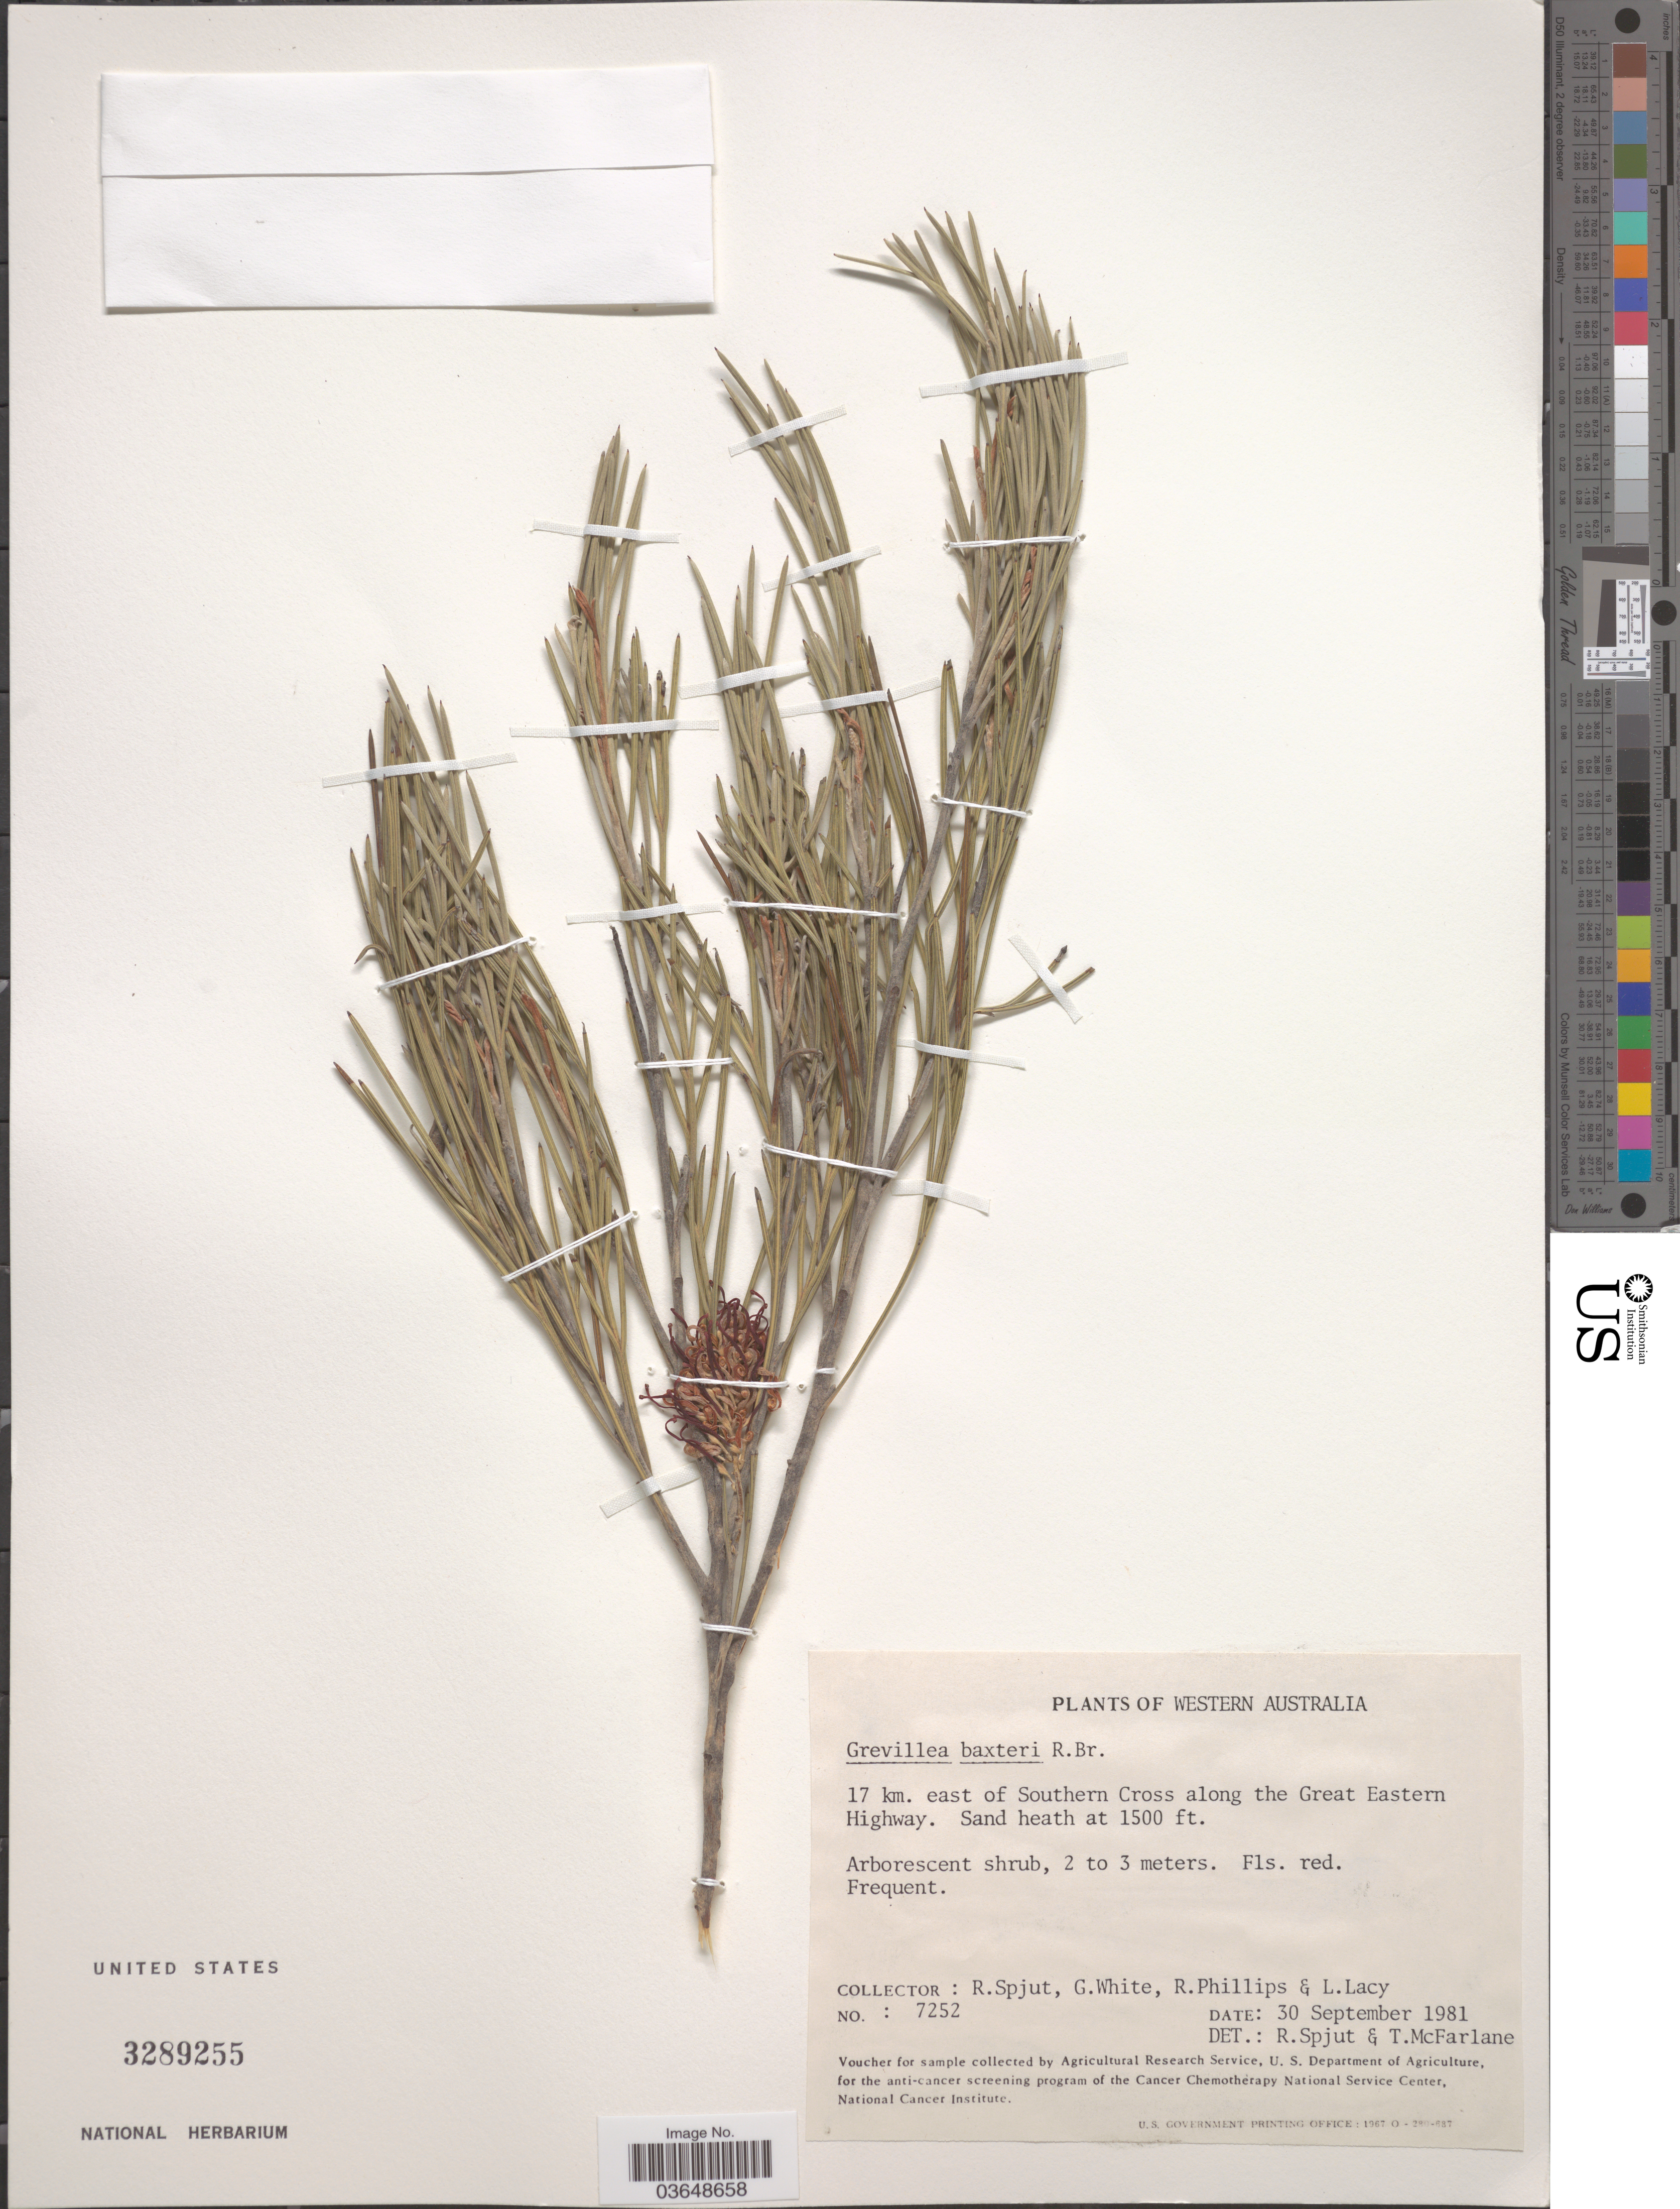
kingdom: Plantae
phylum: Tracheophyta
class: Magnoliopsida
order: Proteales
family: Proteaceae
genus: Grevillea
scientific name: Grevillea apiciloba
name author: F. Muell.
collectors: R. Spjut, G. White, R. Phillips & L. Lacy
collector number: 7252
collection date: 1981-09-30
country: Australia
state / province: Western Australia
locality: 17 km. east of Southern Cross along the Great Eastern Highway.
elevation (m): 457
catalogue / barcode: US 3289255